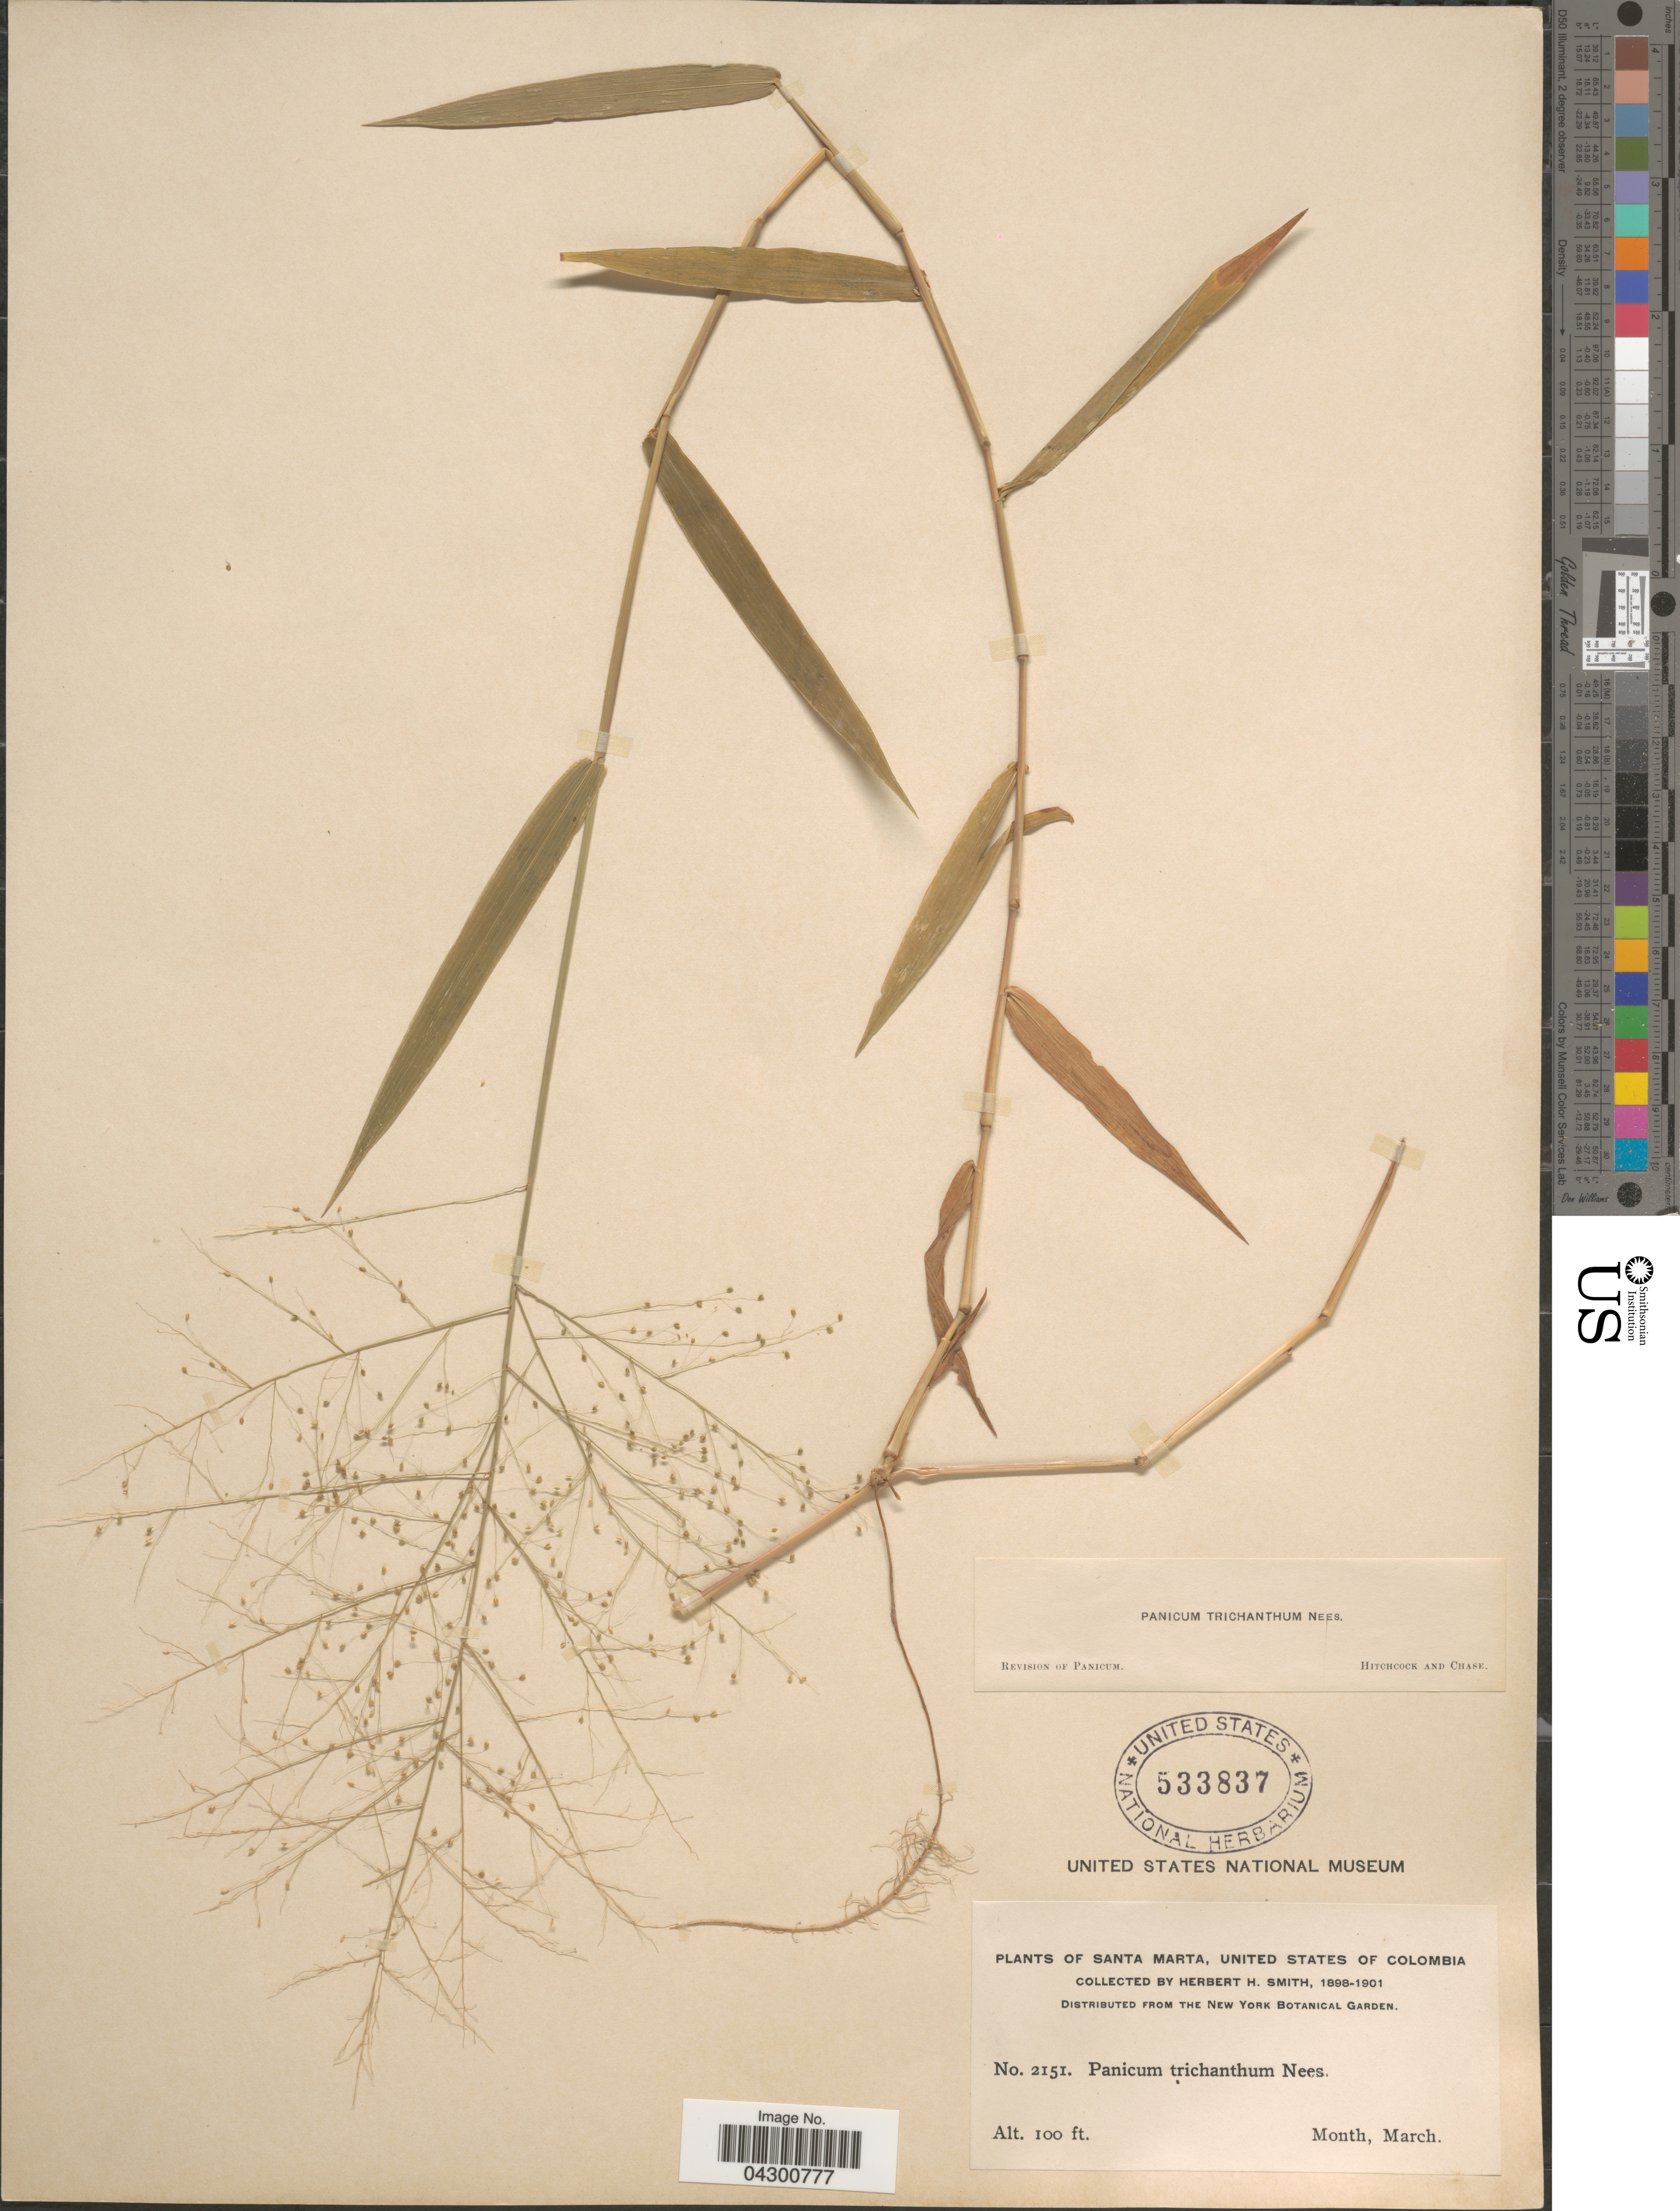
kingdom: Plantae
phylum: Tracheophyta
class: Liliopsida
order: Poales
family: Poaceae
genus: Panicum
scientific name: Panicum trichanthum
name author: Nees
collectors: Herbert H. Smith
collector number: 2151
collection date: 1898-03/1901-03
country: Colombia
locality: Santa Marta, United States of Colombia.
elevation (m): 30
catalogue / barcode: US 533837